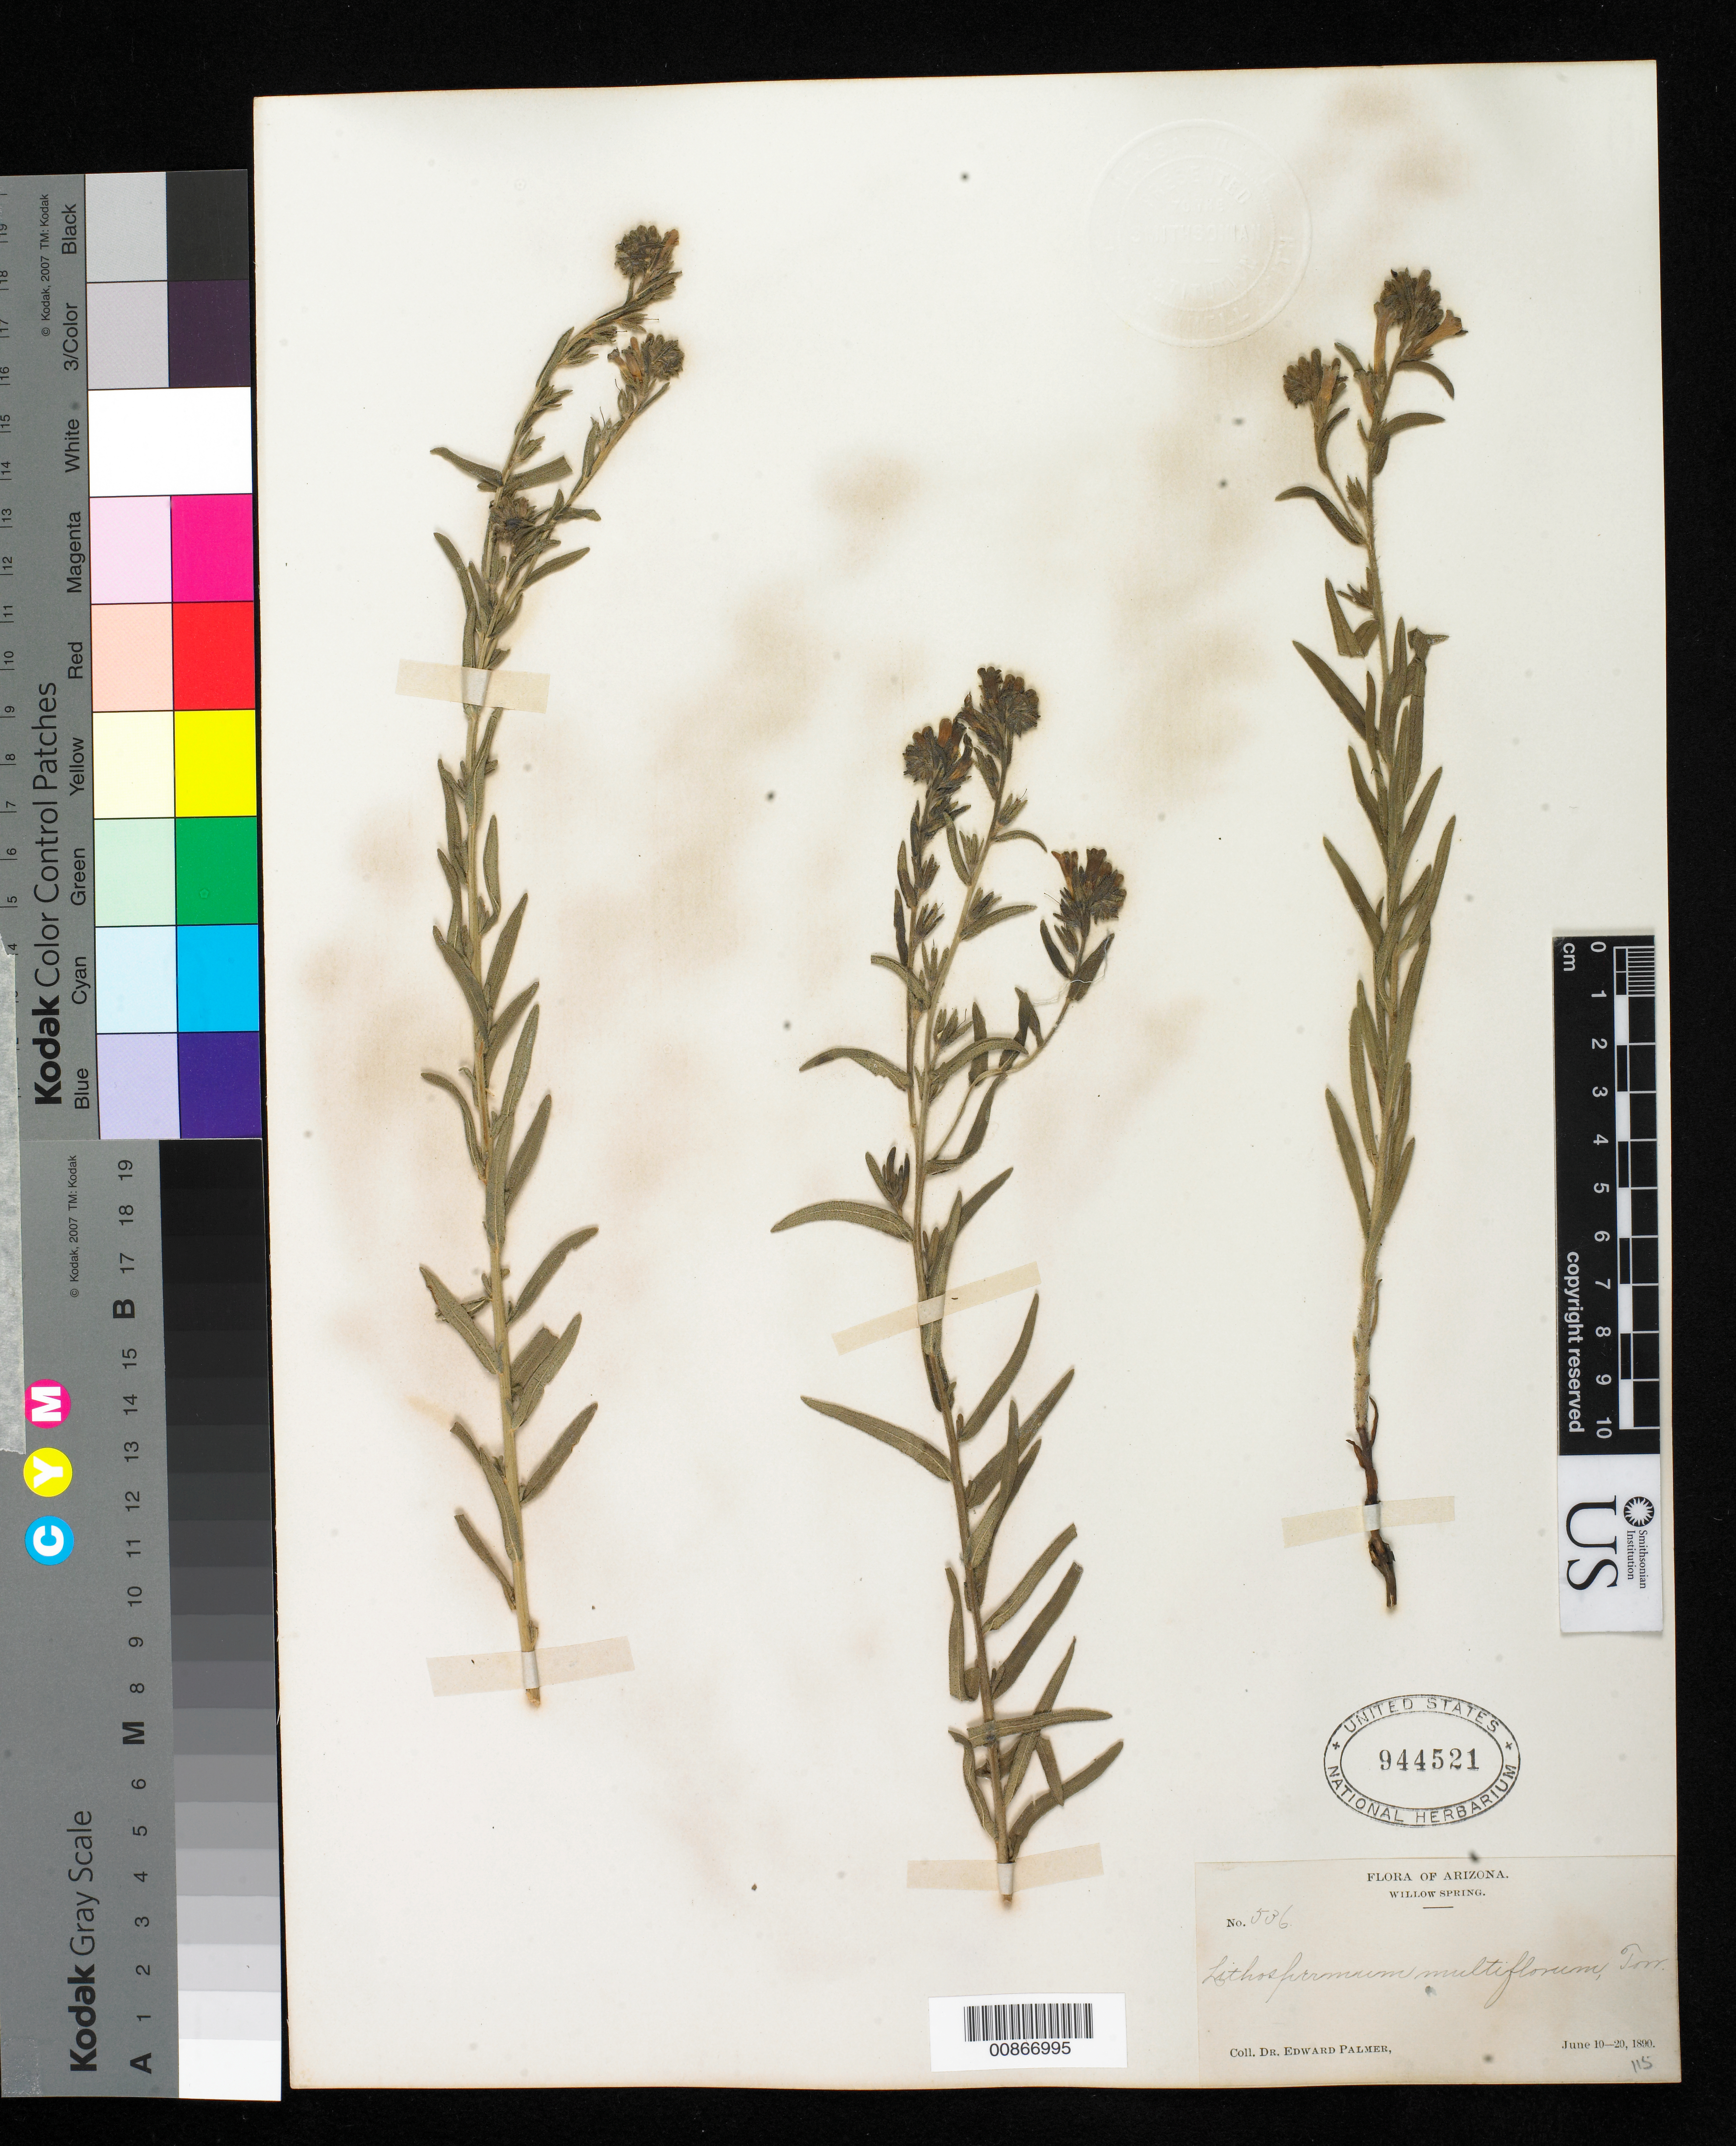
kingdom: Plantae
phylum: Tracheophyta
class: Magnoliopsida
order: Boraginales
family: Boraginaceae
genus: Lithospermum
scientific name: Lithospermum multiflorum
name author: Torr. ex A. Gray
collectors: E. Palmer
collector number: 536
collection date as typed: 10 Jun 1890 to 20 Jun 1890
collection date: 1890-06-10/1890-06-20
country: United States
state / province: Arizona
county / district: Coconino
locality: Willow Spring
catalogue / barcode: US 944521